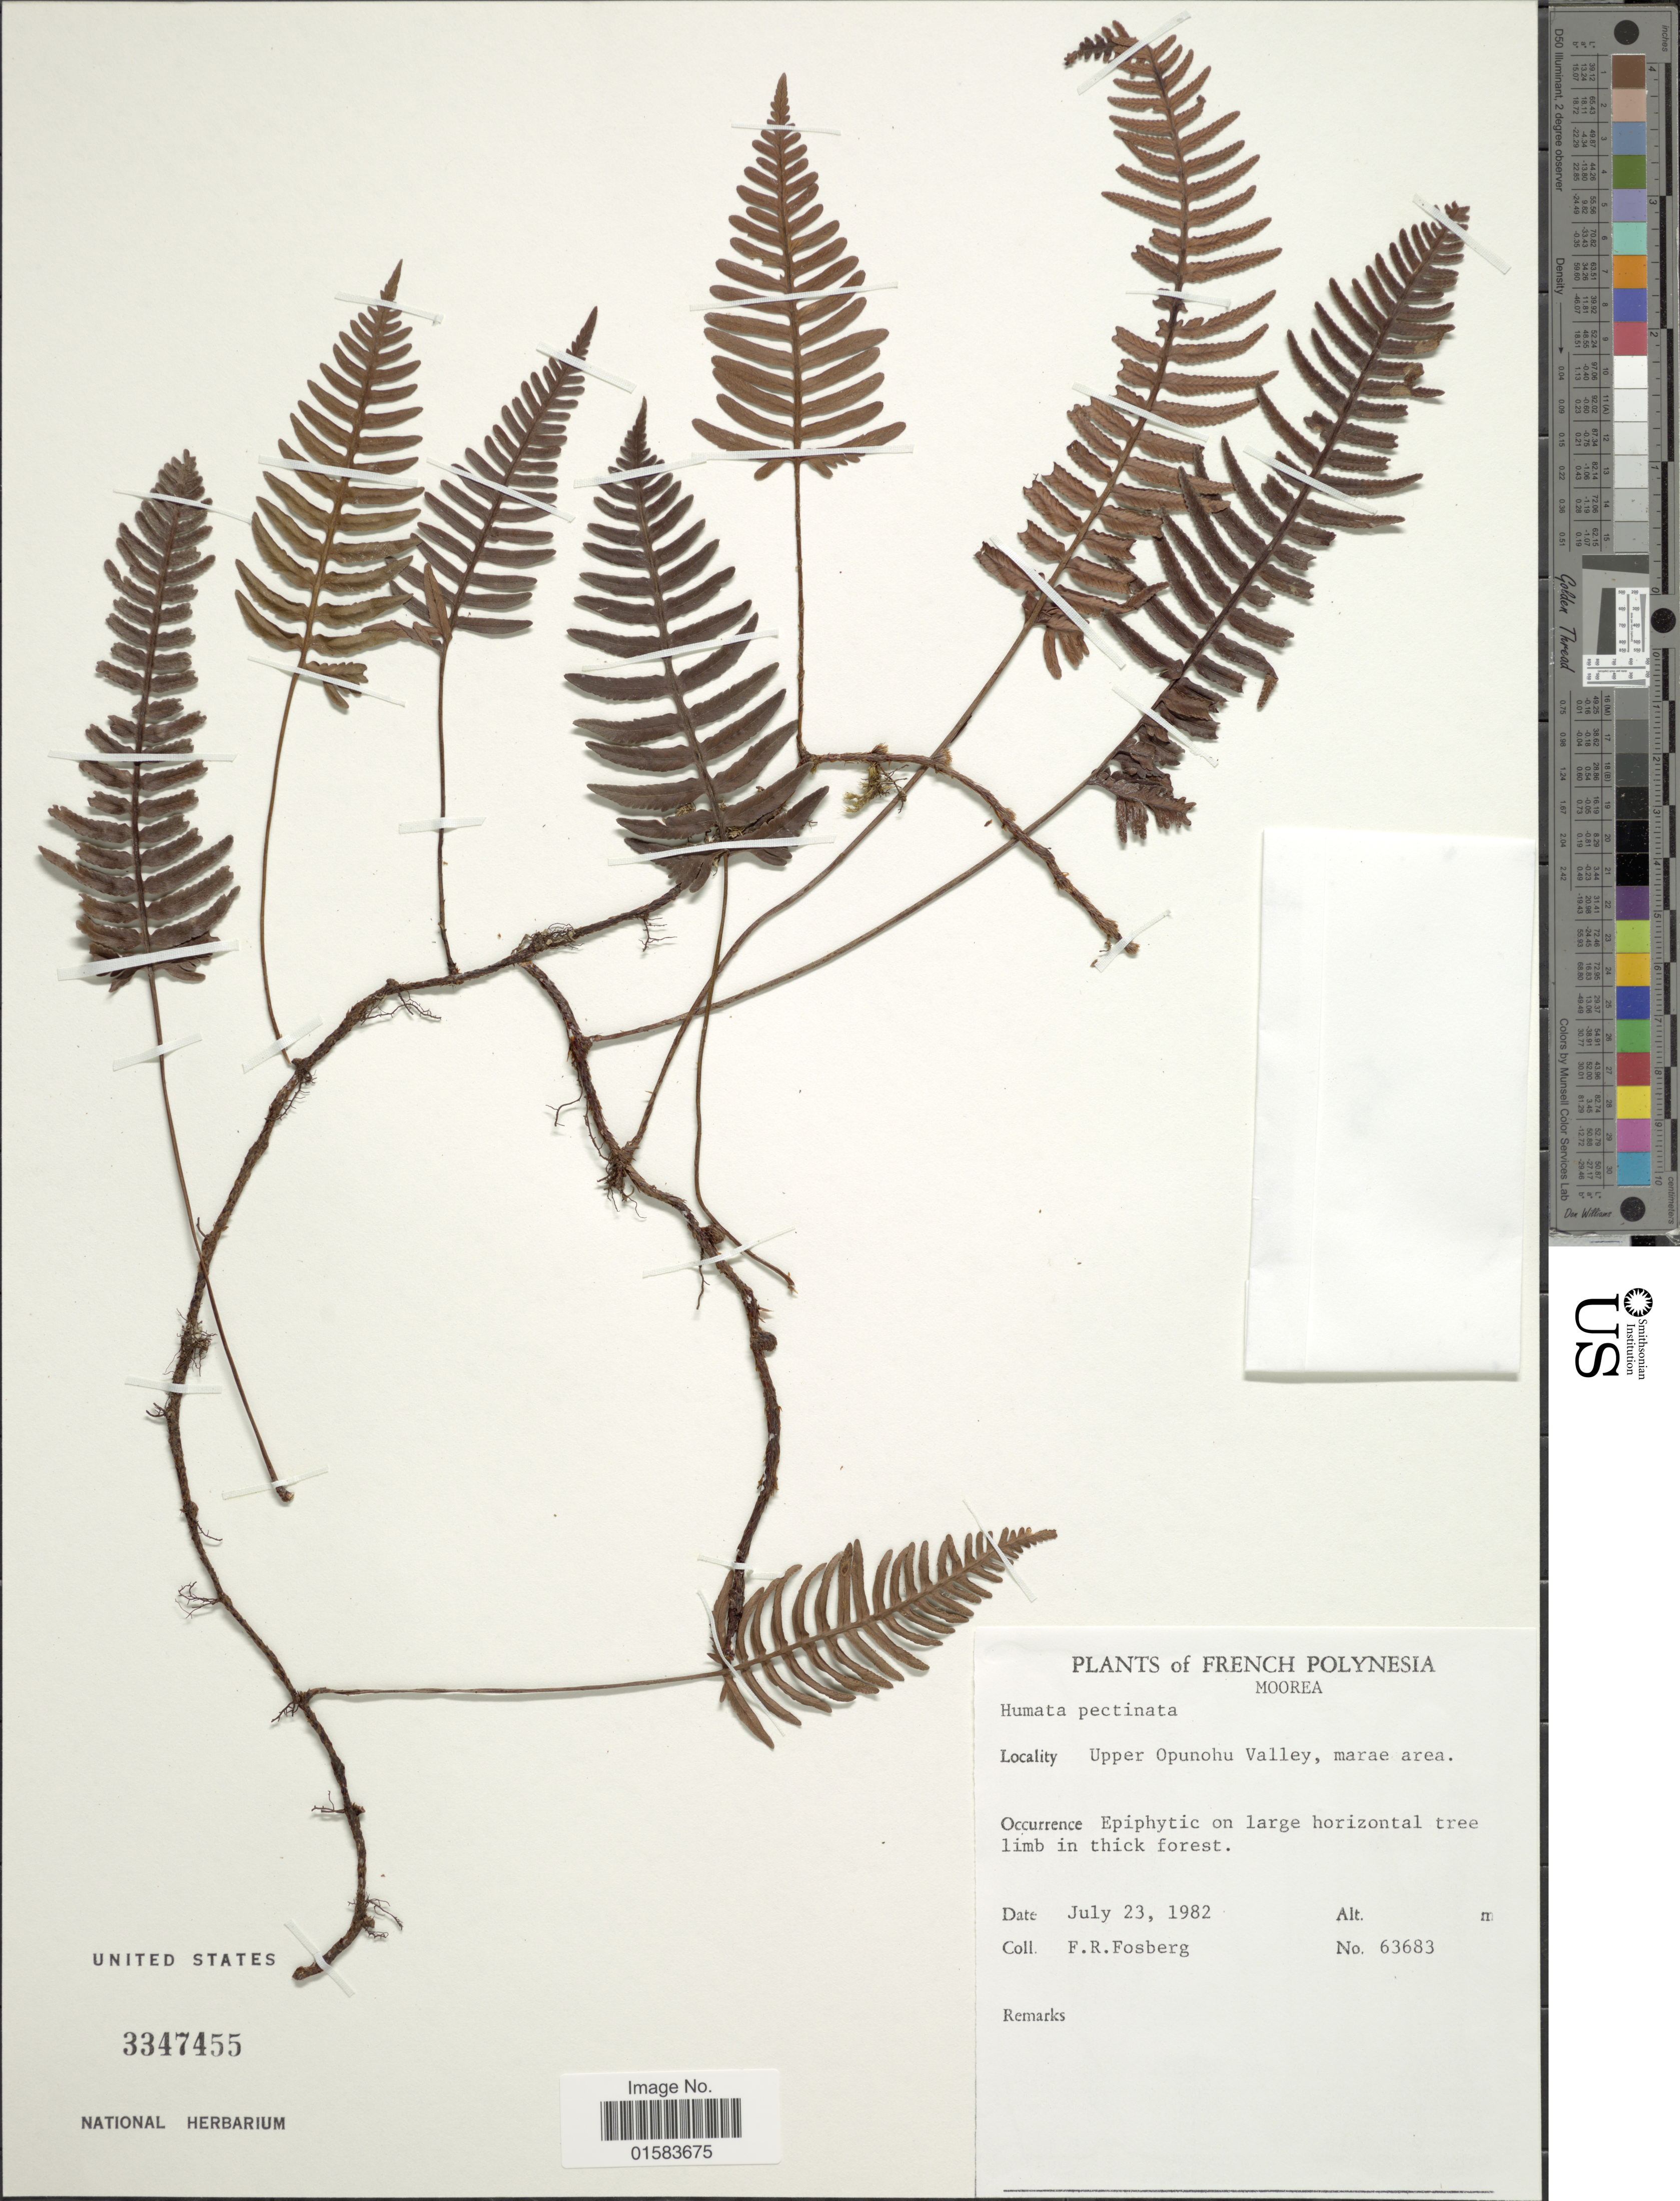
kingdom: Plantae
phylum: Tracheophyta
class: Polypodiopsida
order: Polypodiales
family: Davalliaceae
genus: Davallia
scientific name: Davallia pectinata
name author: Sm.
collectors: F. R. Fosberg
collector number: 63683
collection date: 1982-07-23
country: French Polynesia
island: Moorea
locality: Moorea, Upper Opunohu Valley, marea area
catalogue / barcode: US 3347455